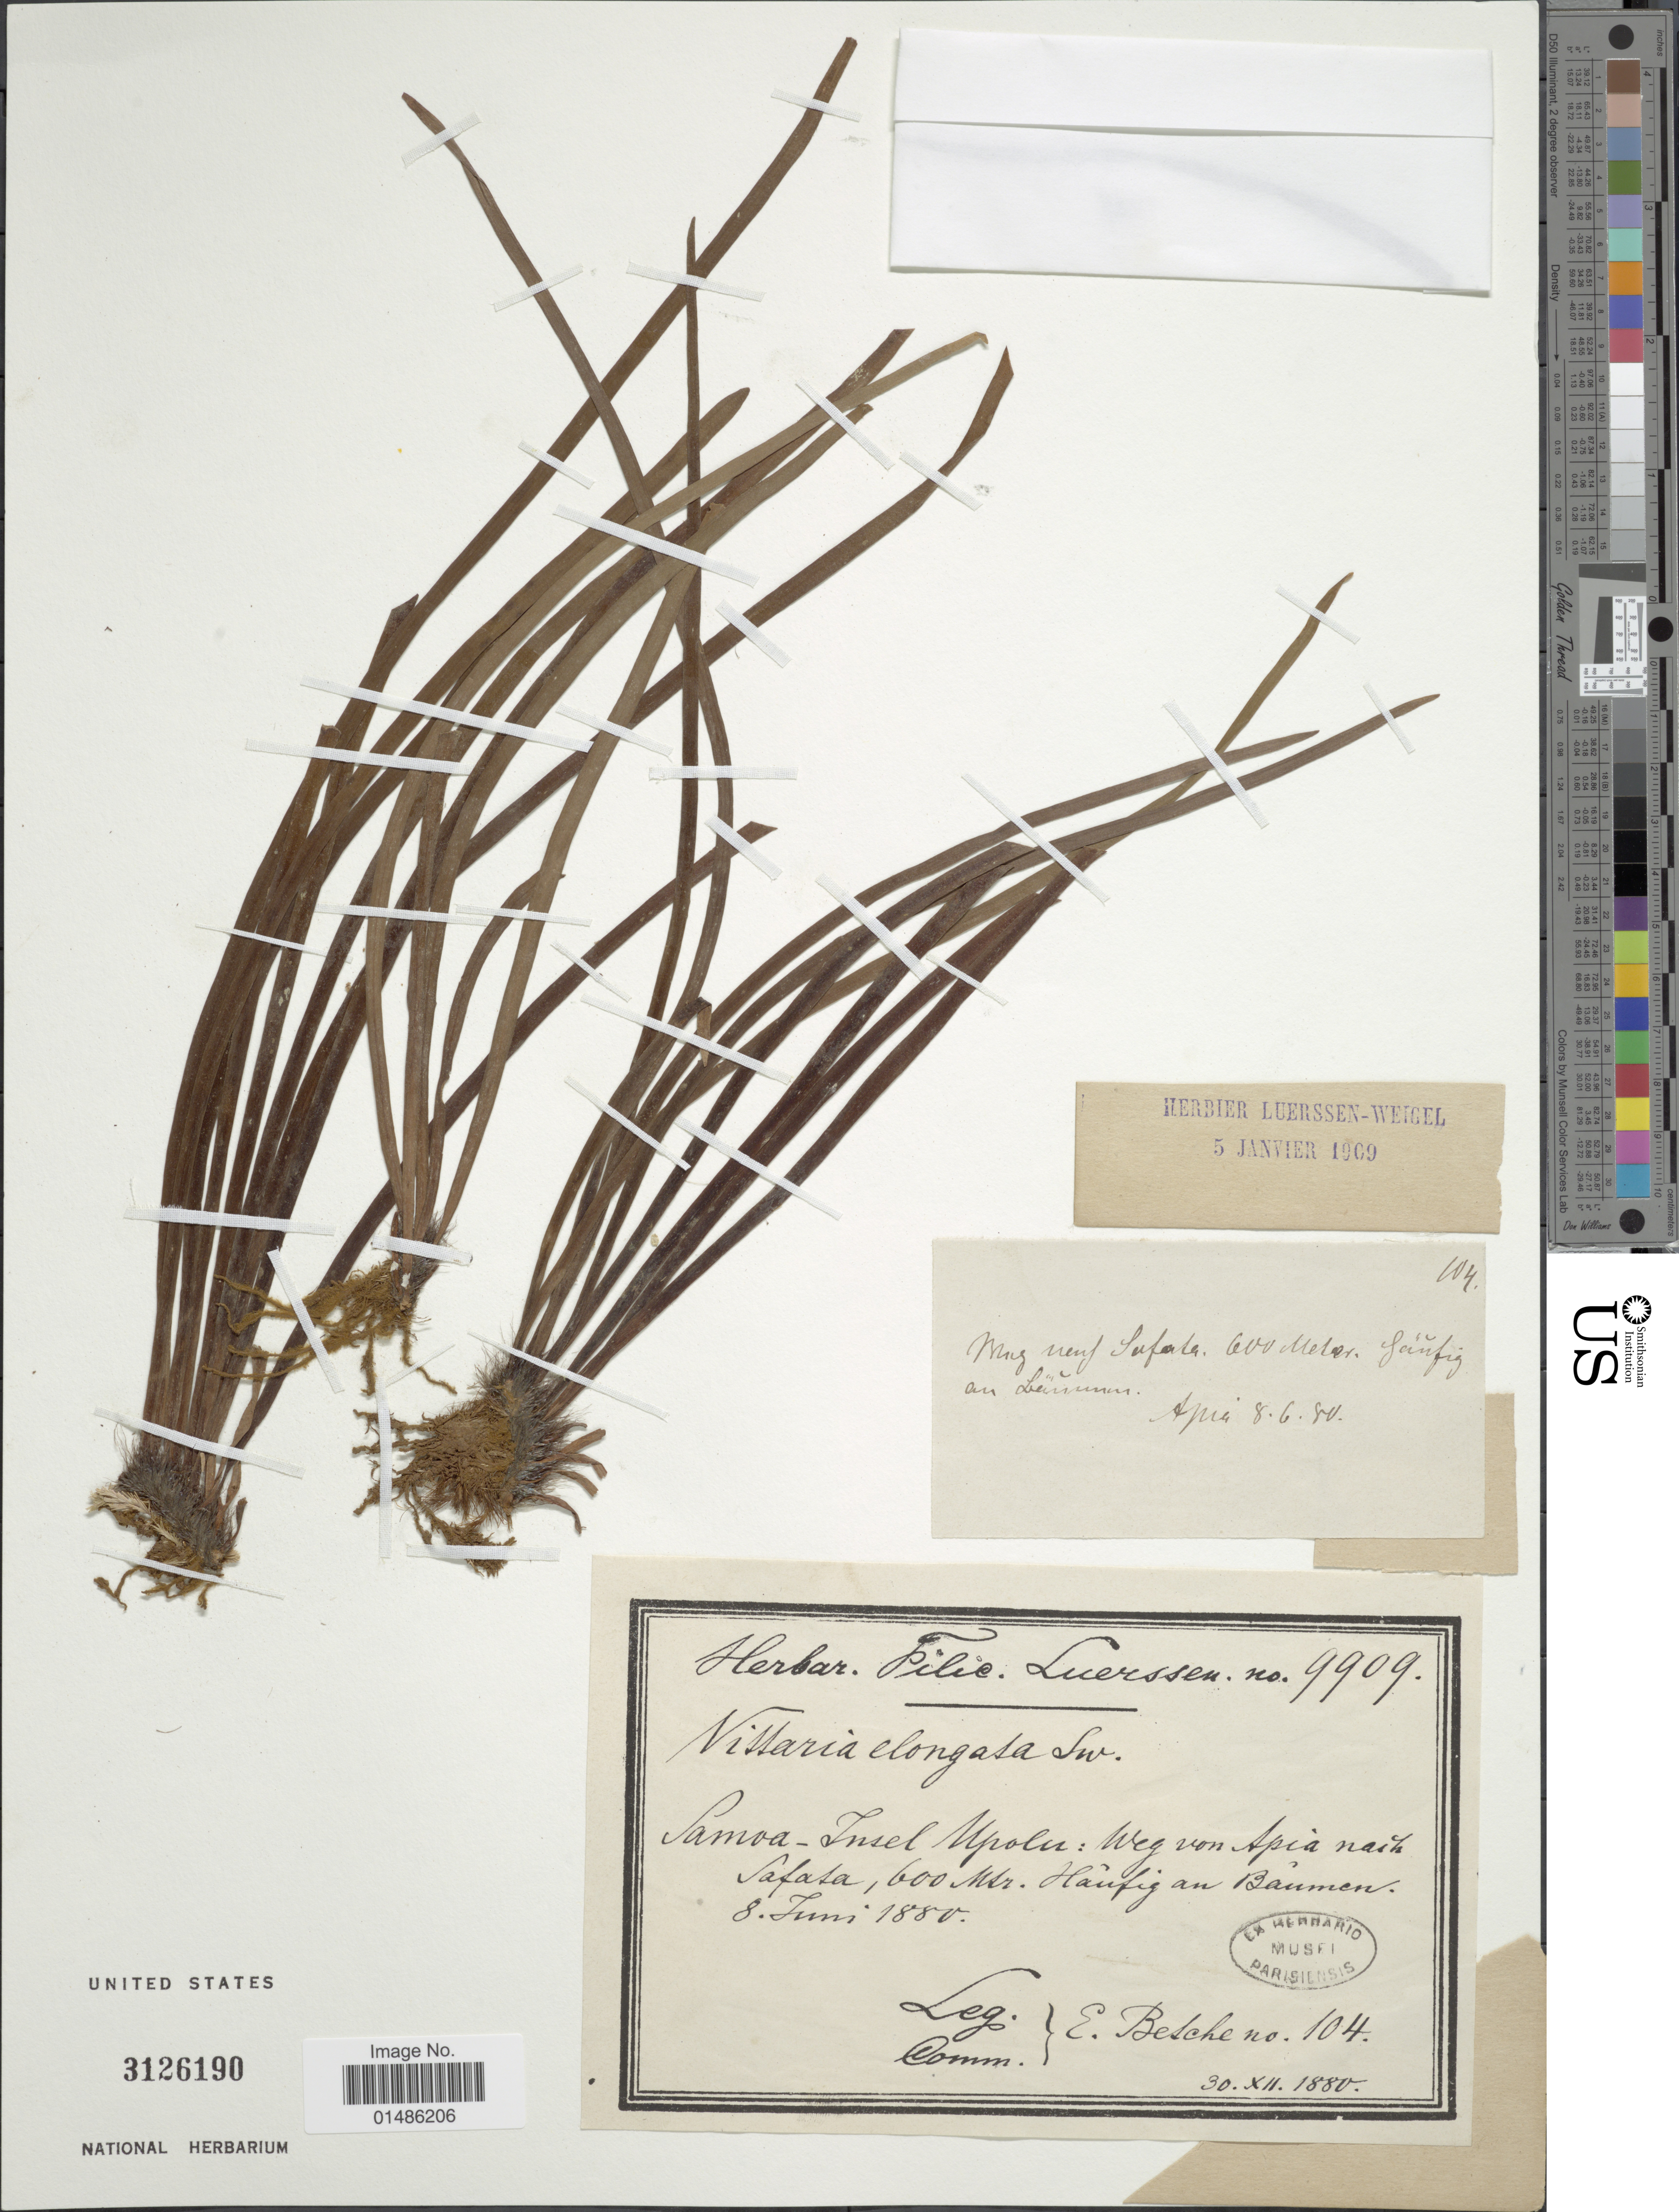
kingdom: Plantae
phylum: Tracheophyta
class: Polypodiopsida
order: Polypodiales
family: Pteridaceae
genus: Haplopteris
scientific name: Haplopteris elongata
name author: (Sw.) Crane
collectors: E. Betche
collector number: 104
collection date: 1880-06-08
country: Samoa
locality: Samoa-Insel Upolu: Weg von Apia naih Safata, Haufig au Baumen.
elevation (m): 600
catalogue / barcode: US 3126190